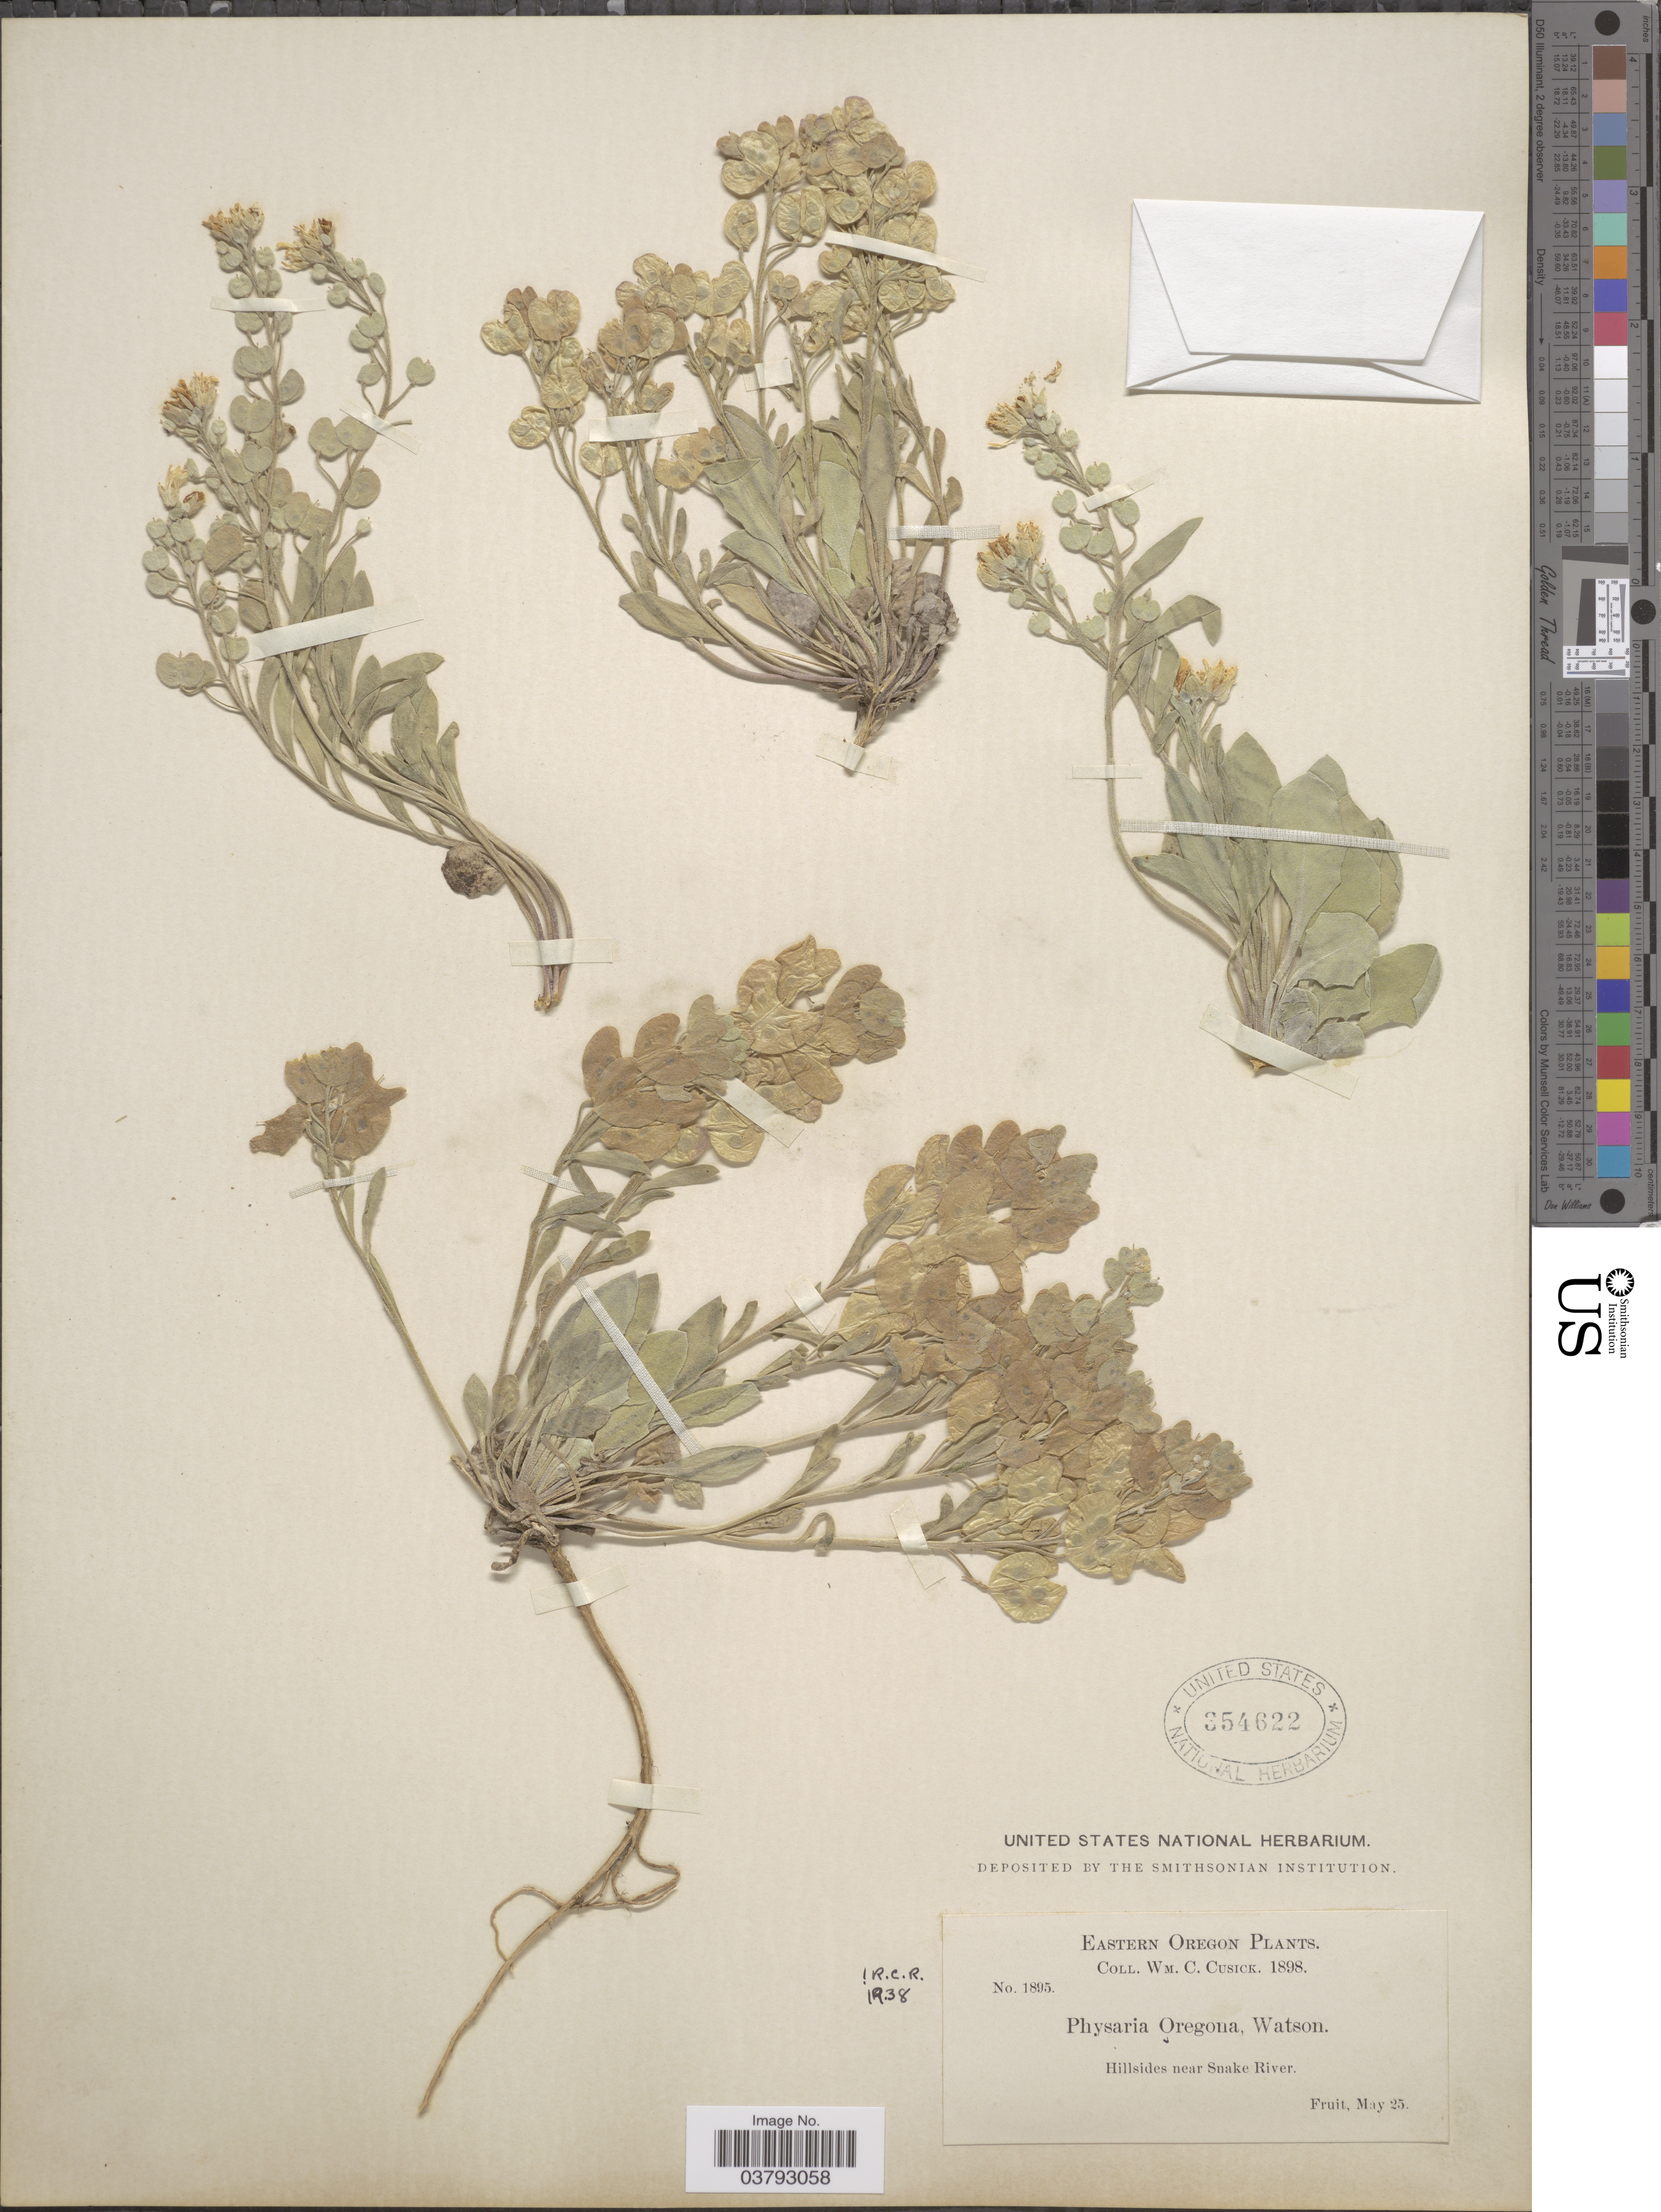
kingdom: Plantae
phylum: Tracheophyta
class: Magnoliopsida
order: Brassicales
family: Brassicaceae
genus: Physaria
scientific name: Physaria oregona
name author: S. Watson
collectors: W. C. Cusick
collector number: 1895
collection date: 1898-05-25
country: United States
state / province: Oregon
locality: Eastern Oregon. Hillsides near Snake River.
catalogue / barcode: US 354622